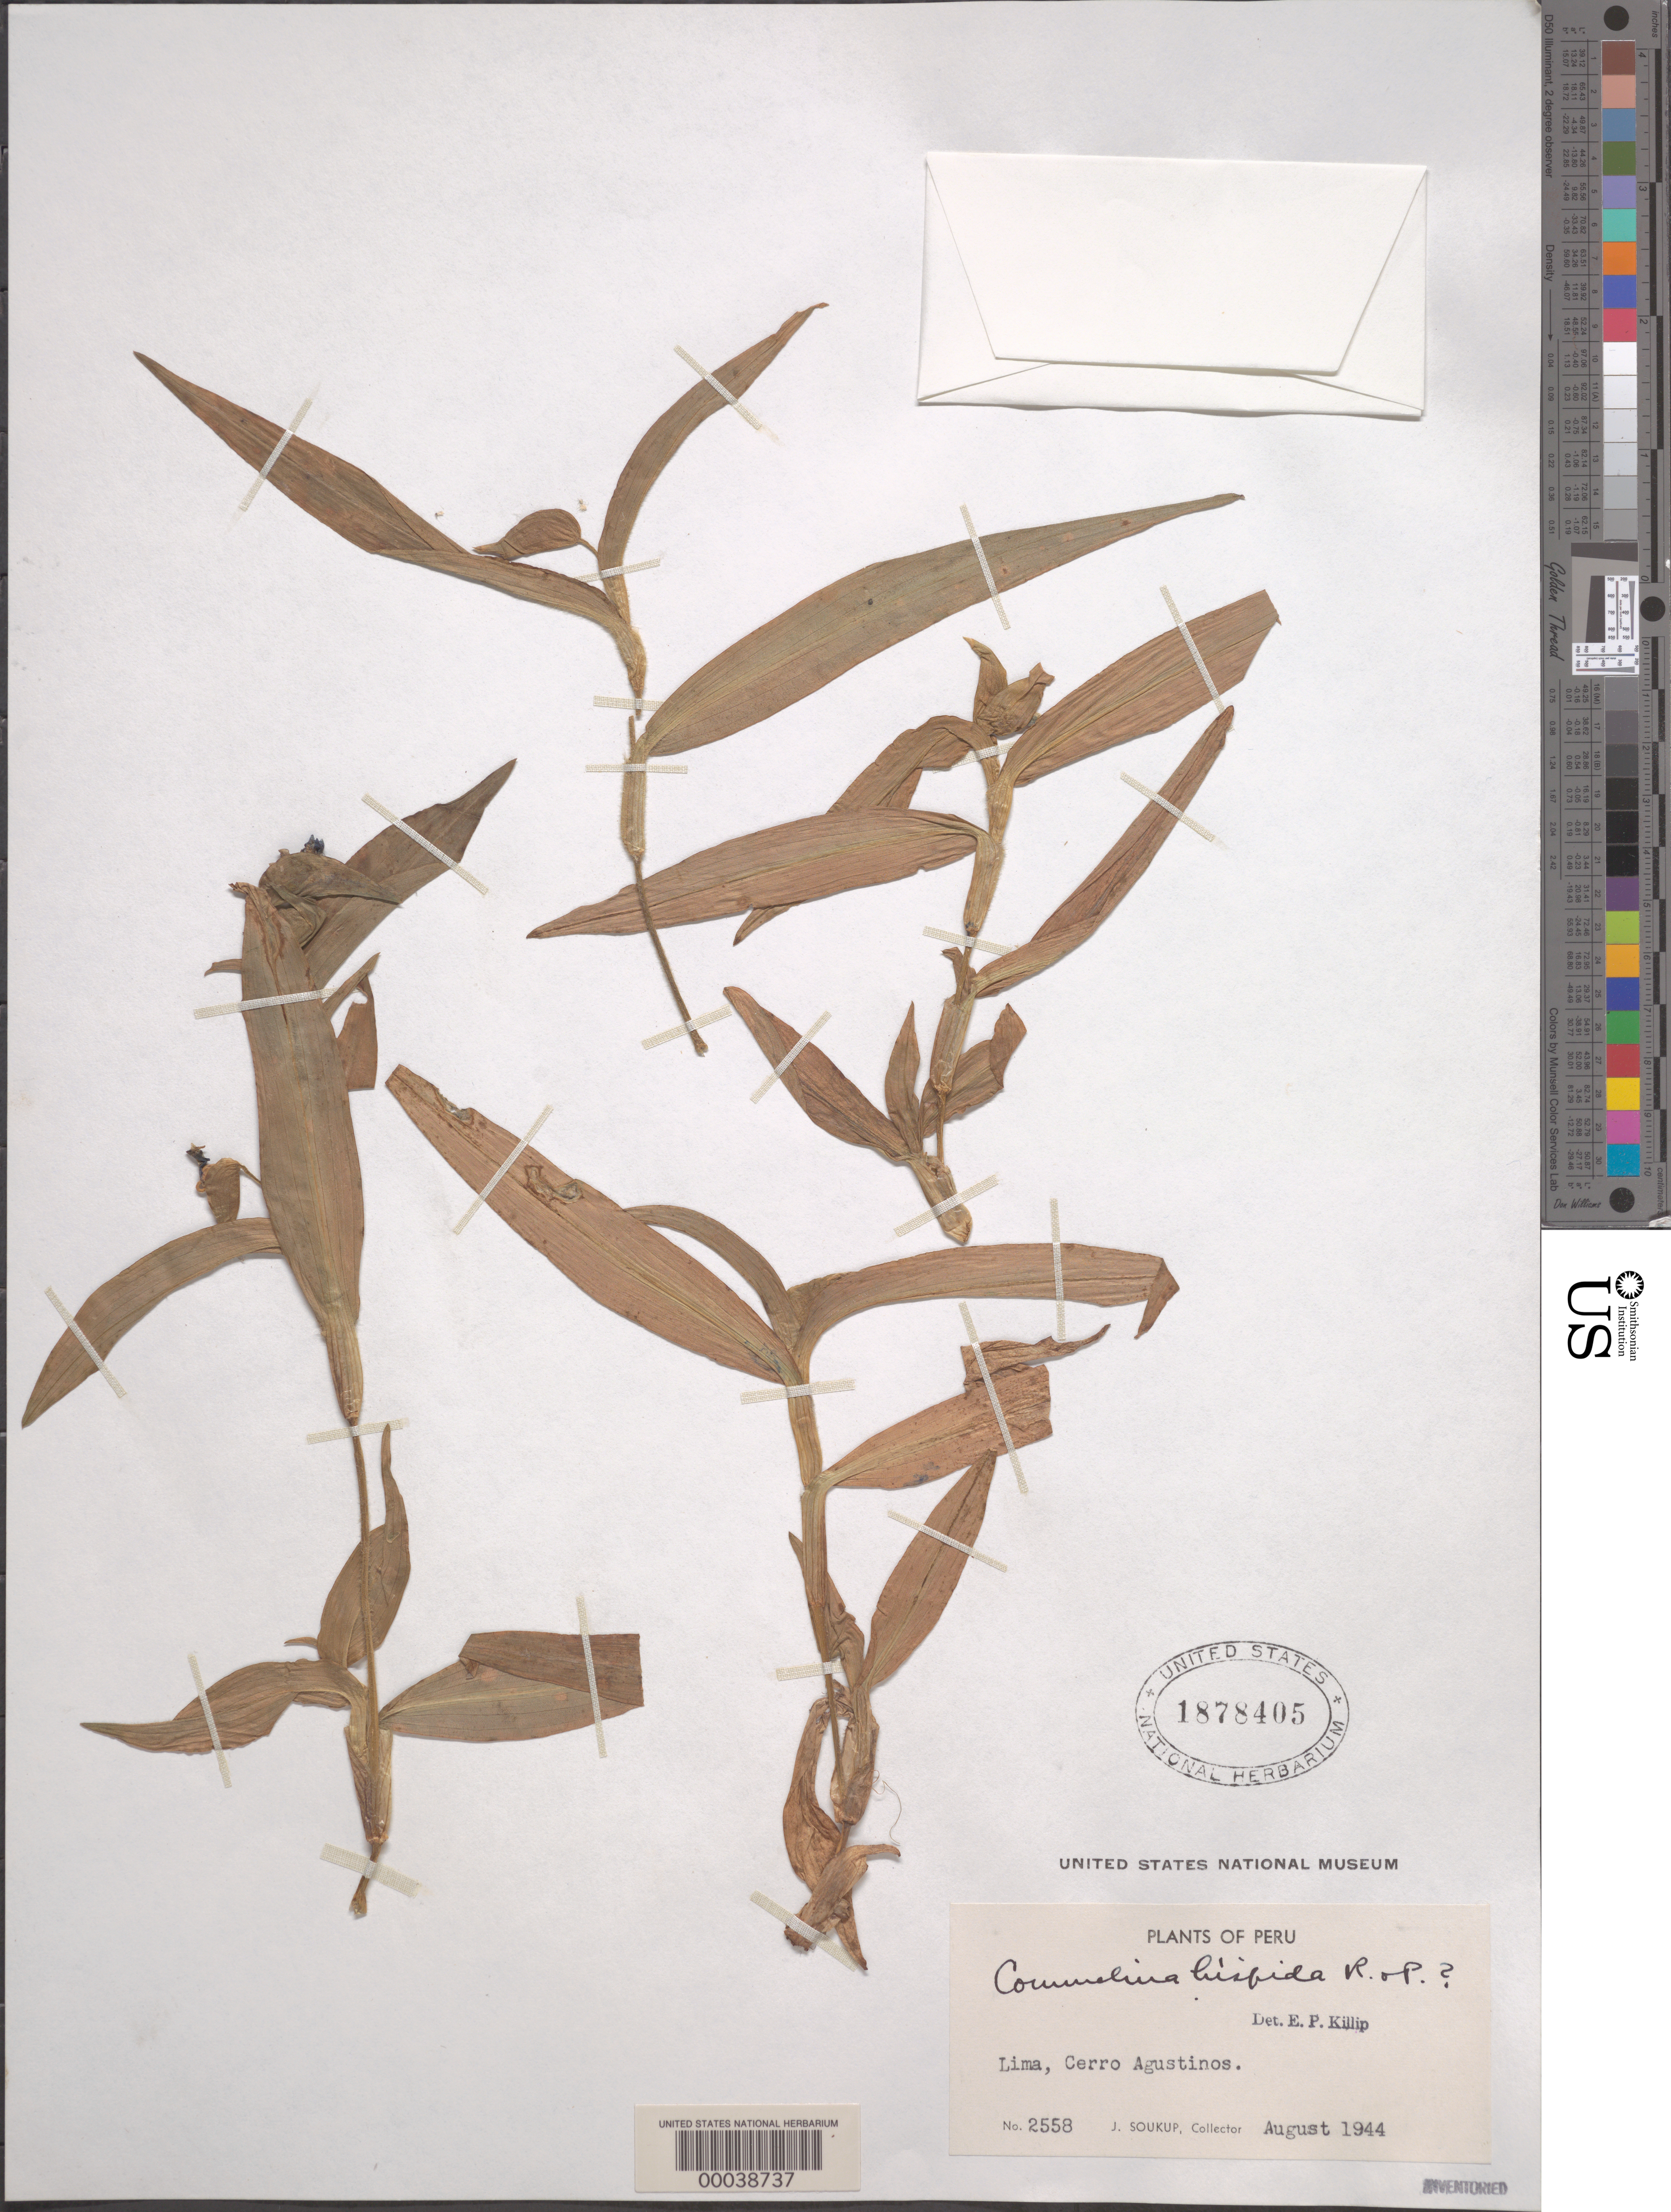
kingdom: Plantae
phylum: Tracheophyta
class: Liliopsida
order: Commelinales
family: Commelinaceae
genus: Commelina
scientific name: Commelina hispida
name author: Ruiz & Pav.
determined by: Killip, Ellsworth P.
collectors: J. J. Soukup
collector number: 2558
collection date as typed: Aug 1944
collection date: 1944-08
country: Peru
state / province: Lima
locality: Cerro agustinos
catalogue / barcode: US 1878405